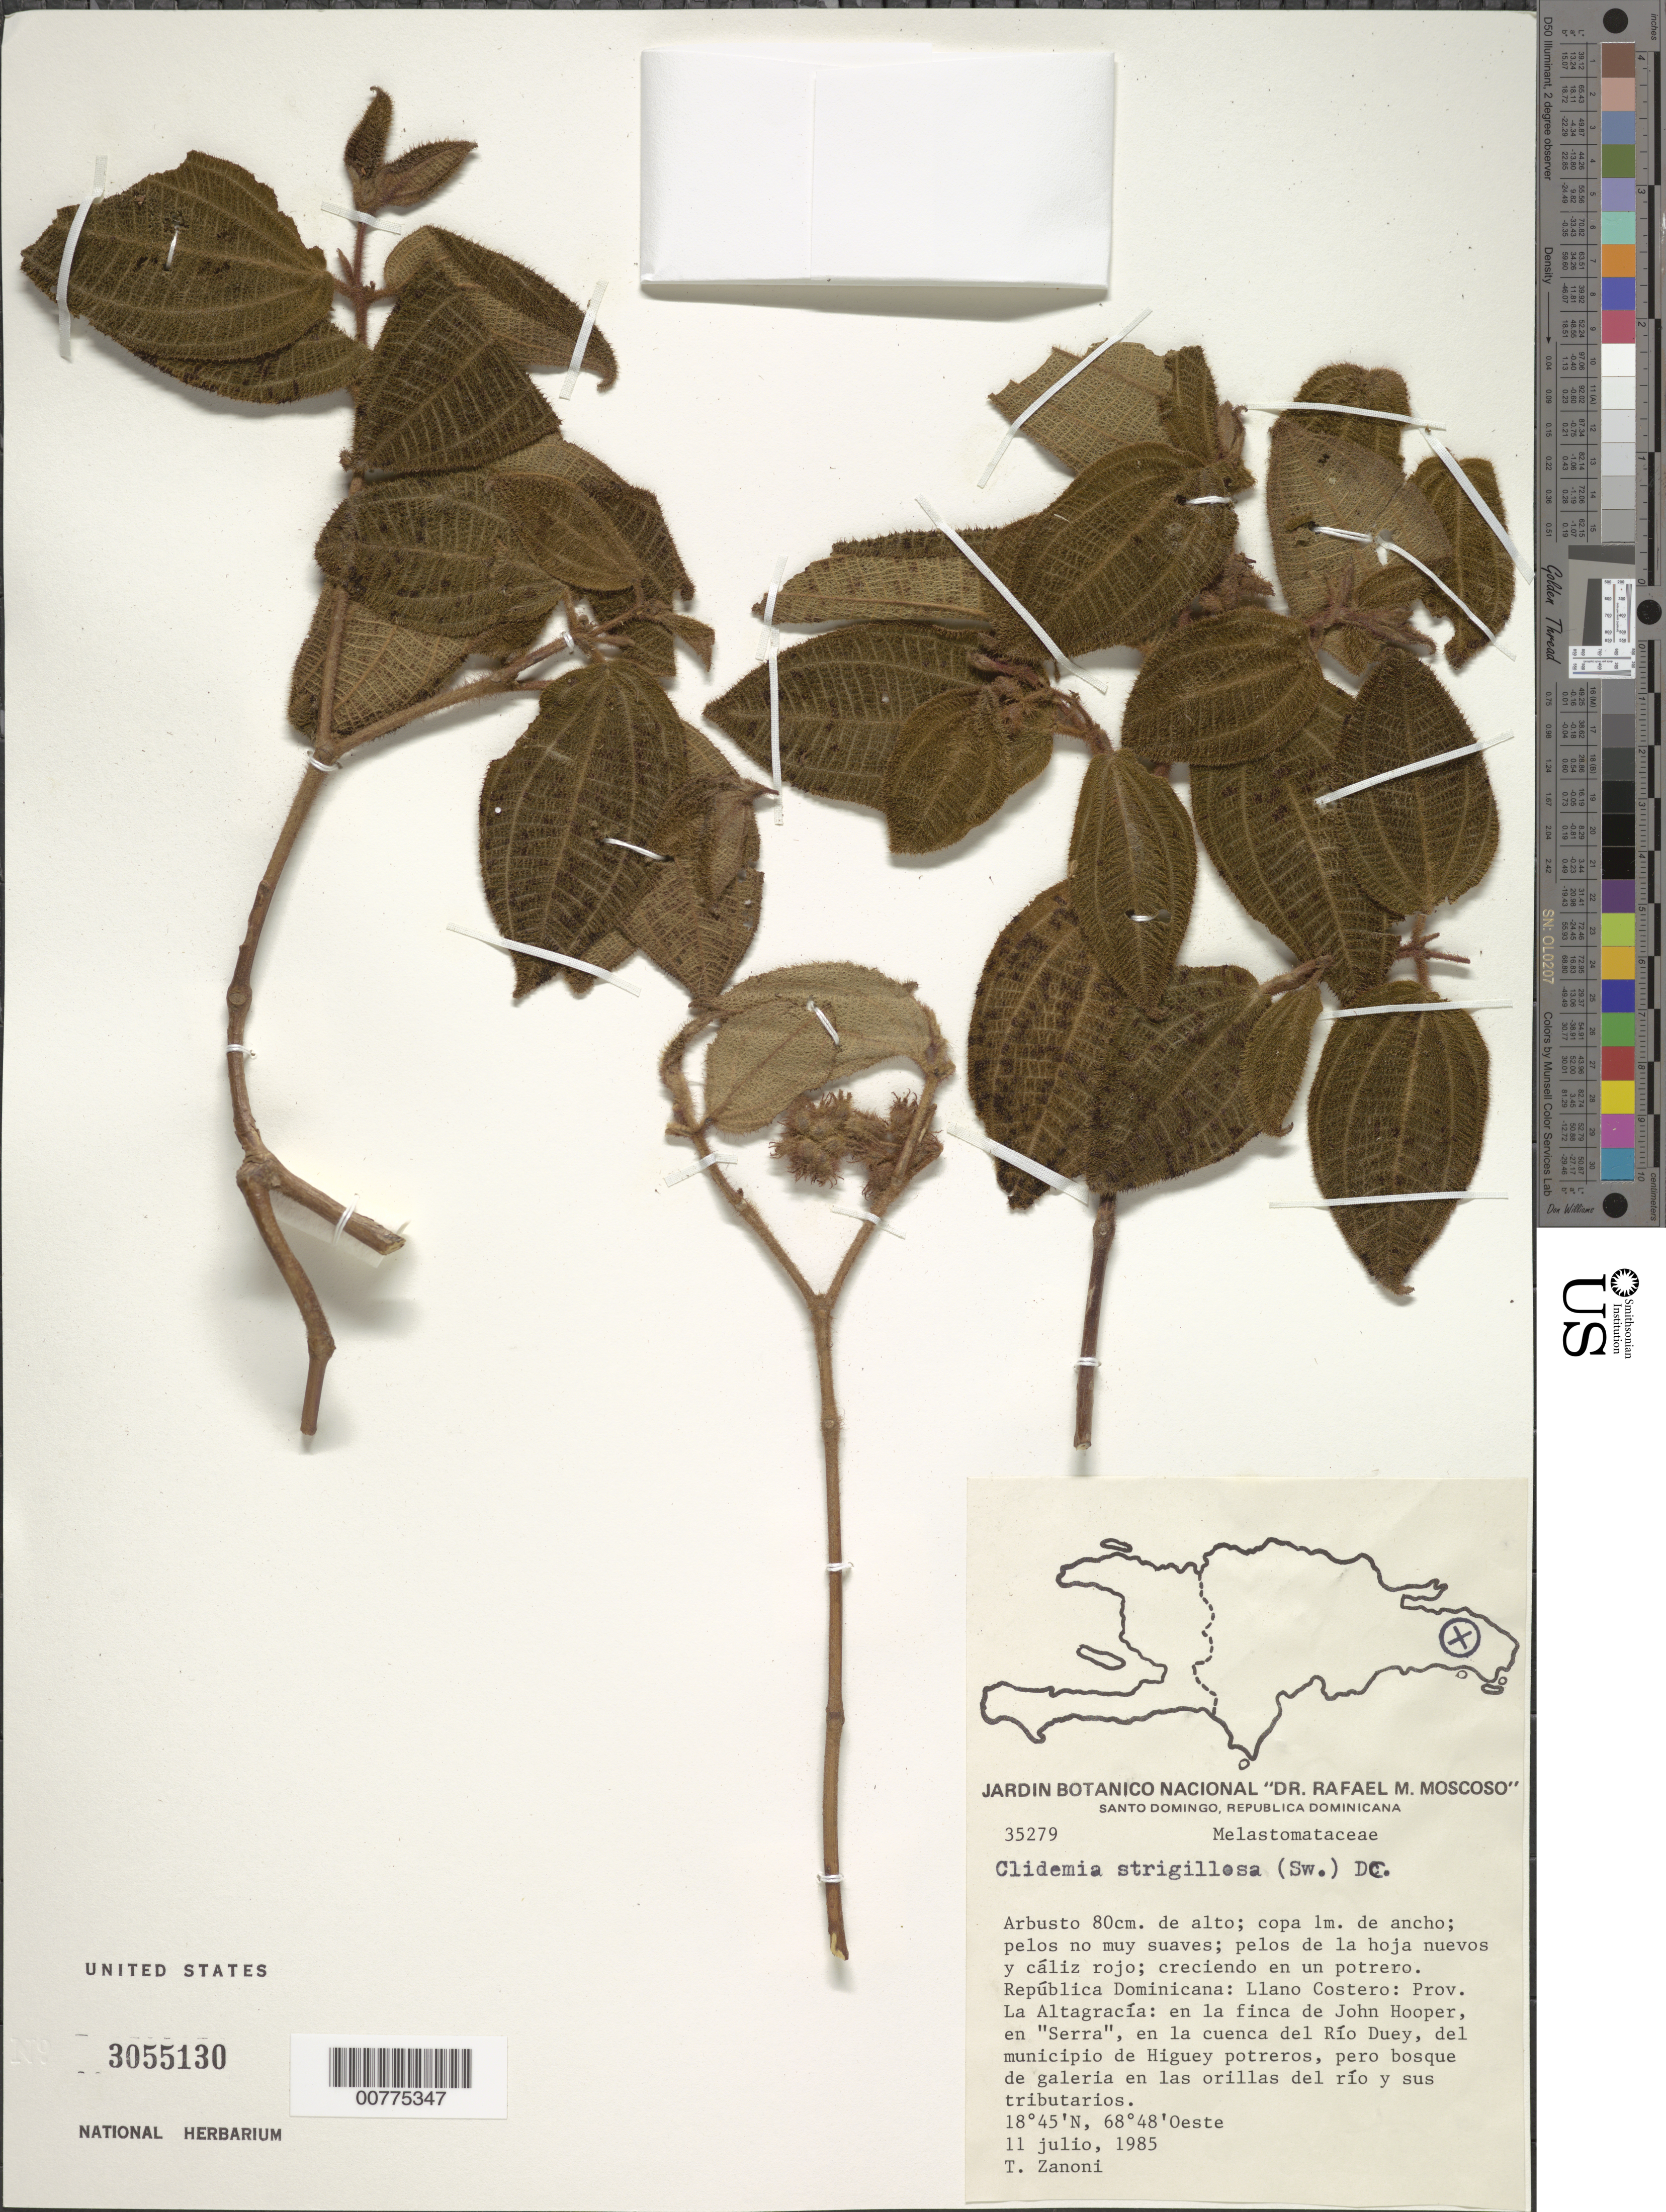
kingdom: Plantae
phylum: Tracheophyta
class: Magnoliopsida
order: Myrtales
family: Melastomataceae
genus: Clidemia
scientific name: Clidemia strigillosa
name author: (Sw.) DC.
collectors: T. A. Zanoni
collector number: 35279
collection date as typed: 11 Jul 1985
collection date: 1985-07-11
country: Dominican Republic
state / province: La Altagracia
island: Hispaniola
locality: Llano Costero, in John Hooper property, in "Serra", in Duey River basin, horse stables in Higuey municipality.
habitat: Galery forest in shores of river and tributaries.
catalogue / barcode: US 3055130